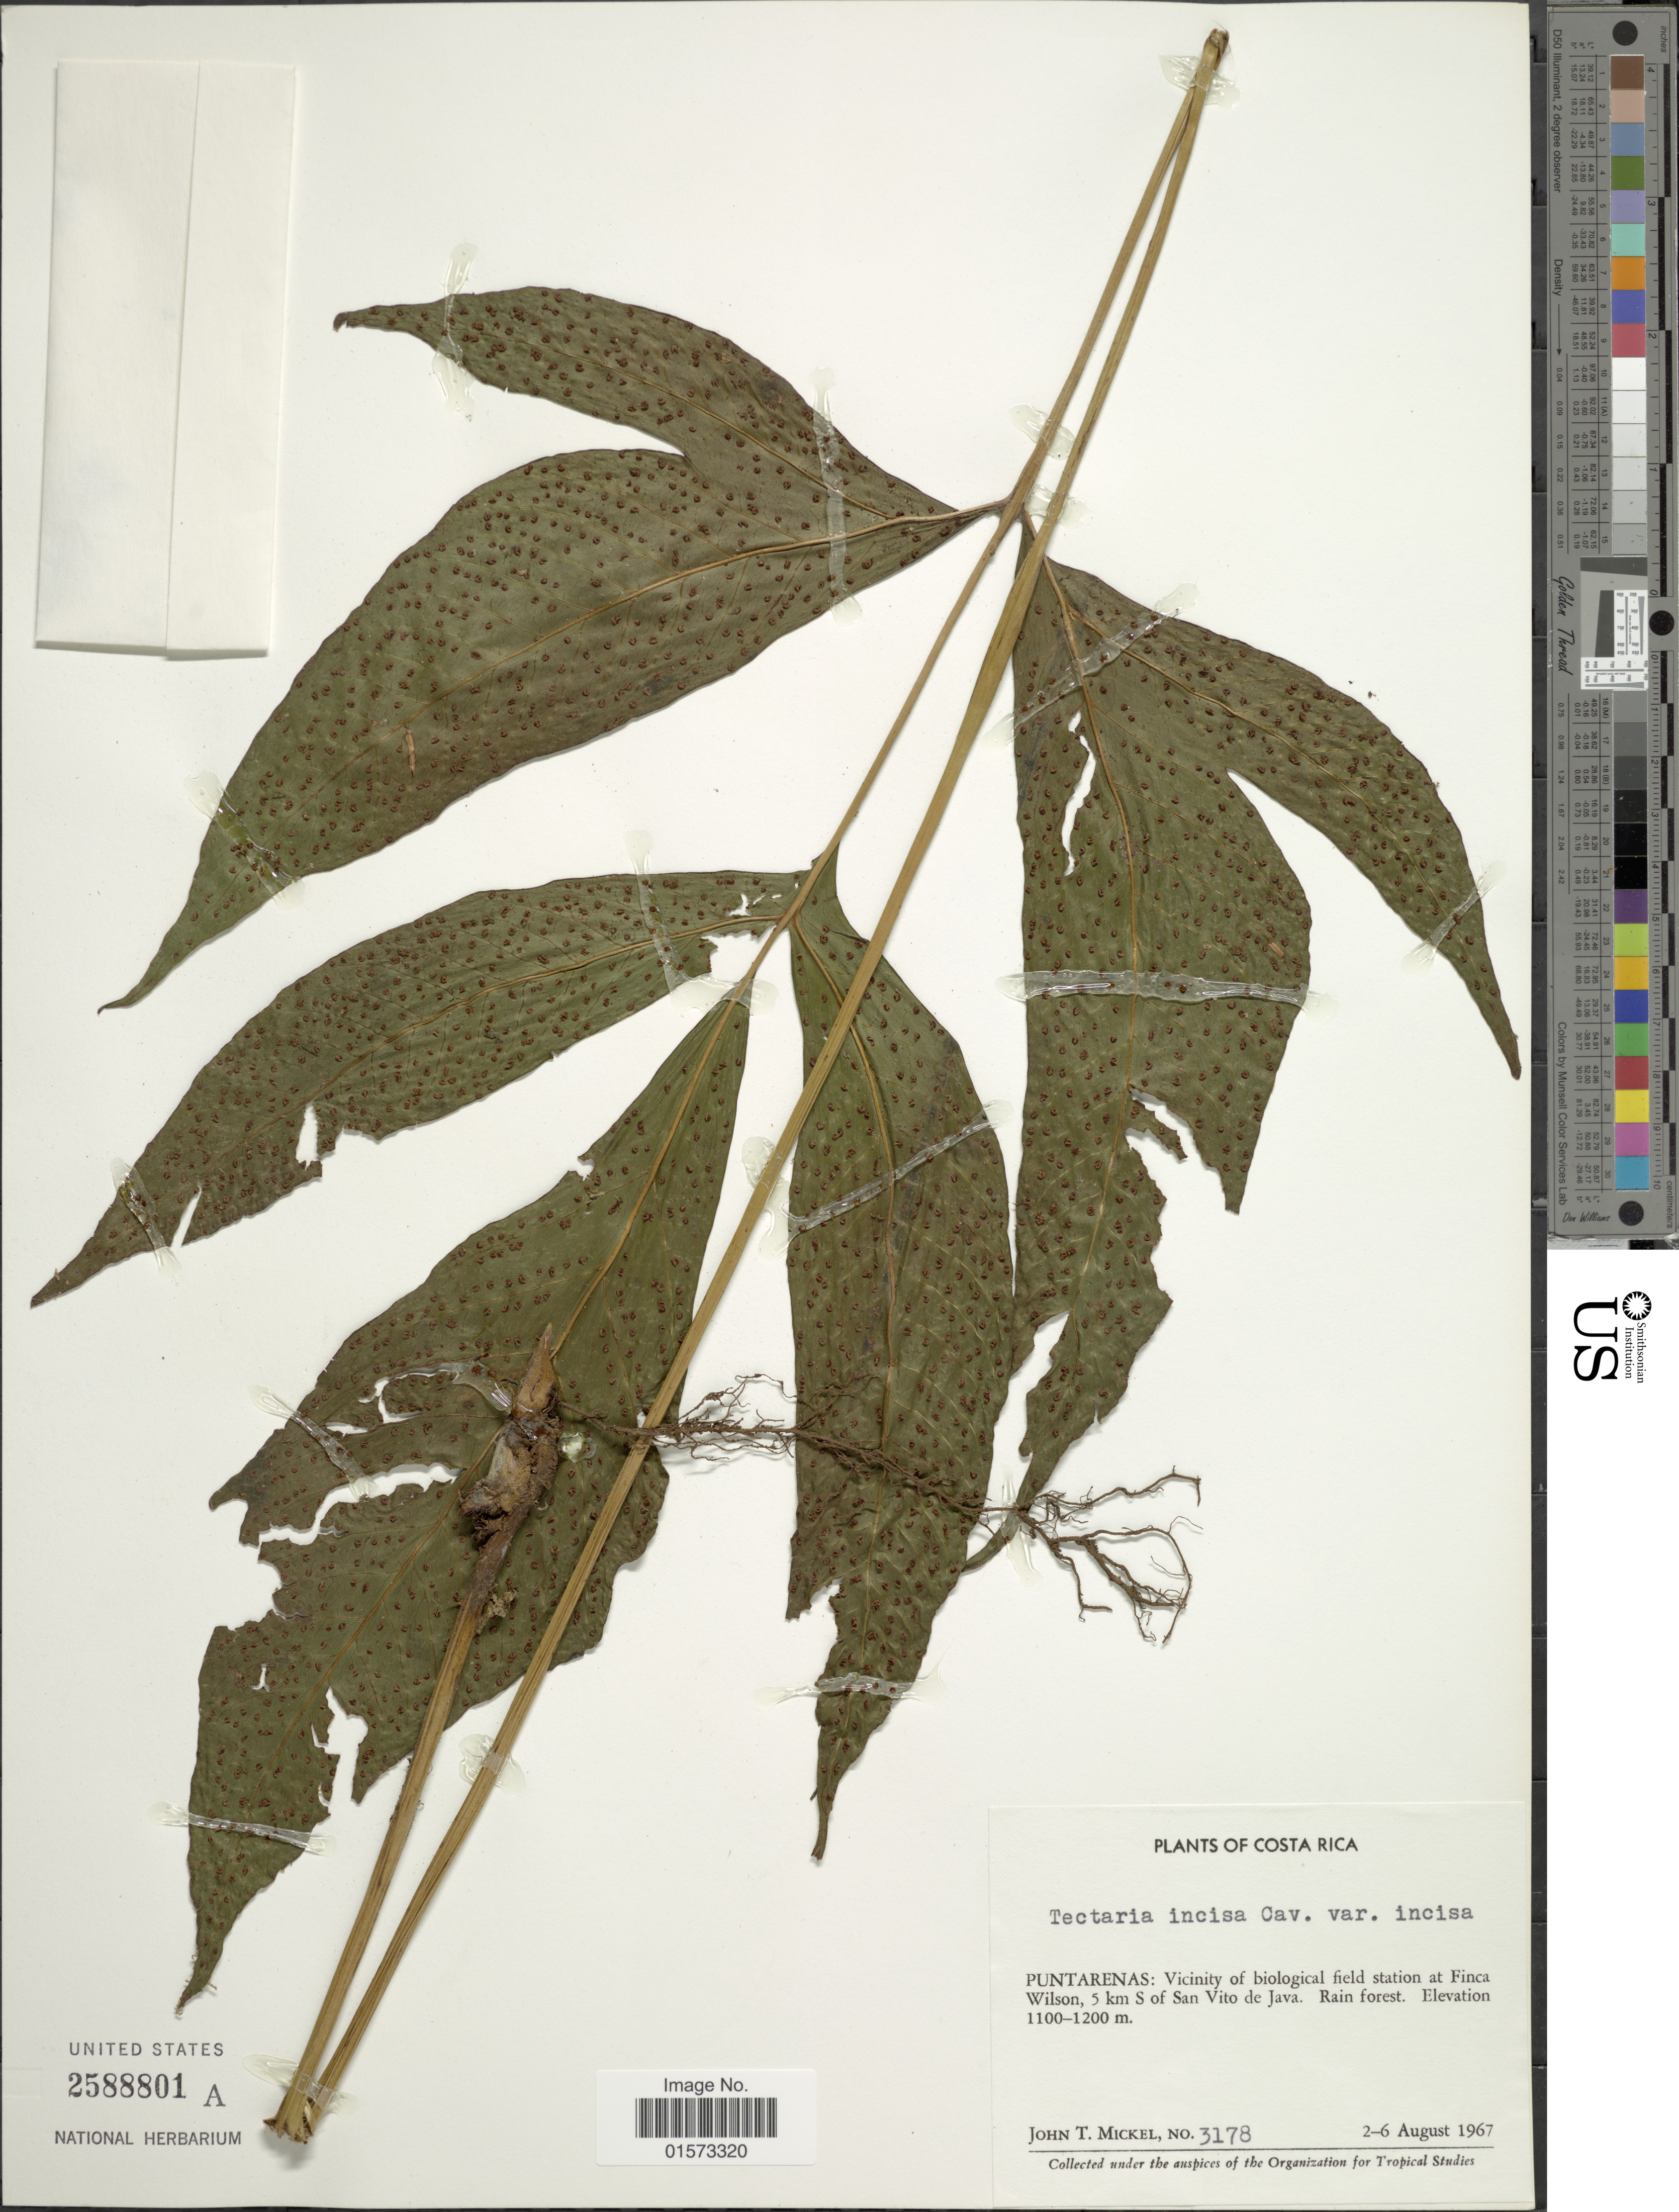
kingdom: Plantae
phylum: Tracheophyta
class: Polypodiopsida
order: Polypodiales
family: Tectariaceae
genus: Tectaria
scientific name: Tectaria incisa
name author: Cav.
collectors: J. T. Mickel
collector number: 3178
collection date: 1967-08-02/1967-08-06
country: Costa Rica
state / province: Puntarenas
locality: Vicinity of biological field station at Finca Wilson, 5 km S of San Vito de Java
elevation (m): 1100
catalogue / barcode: US 2588801A